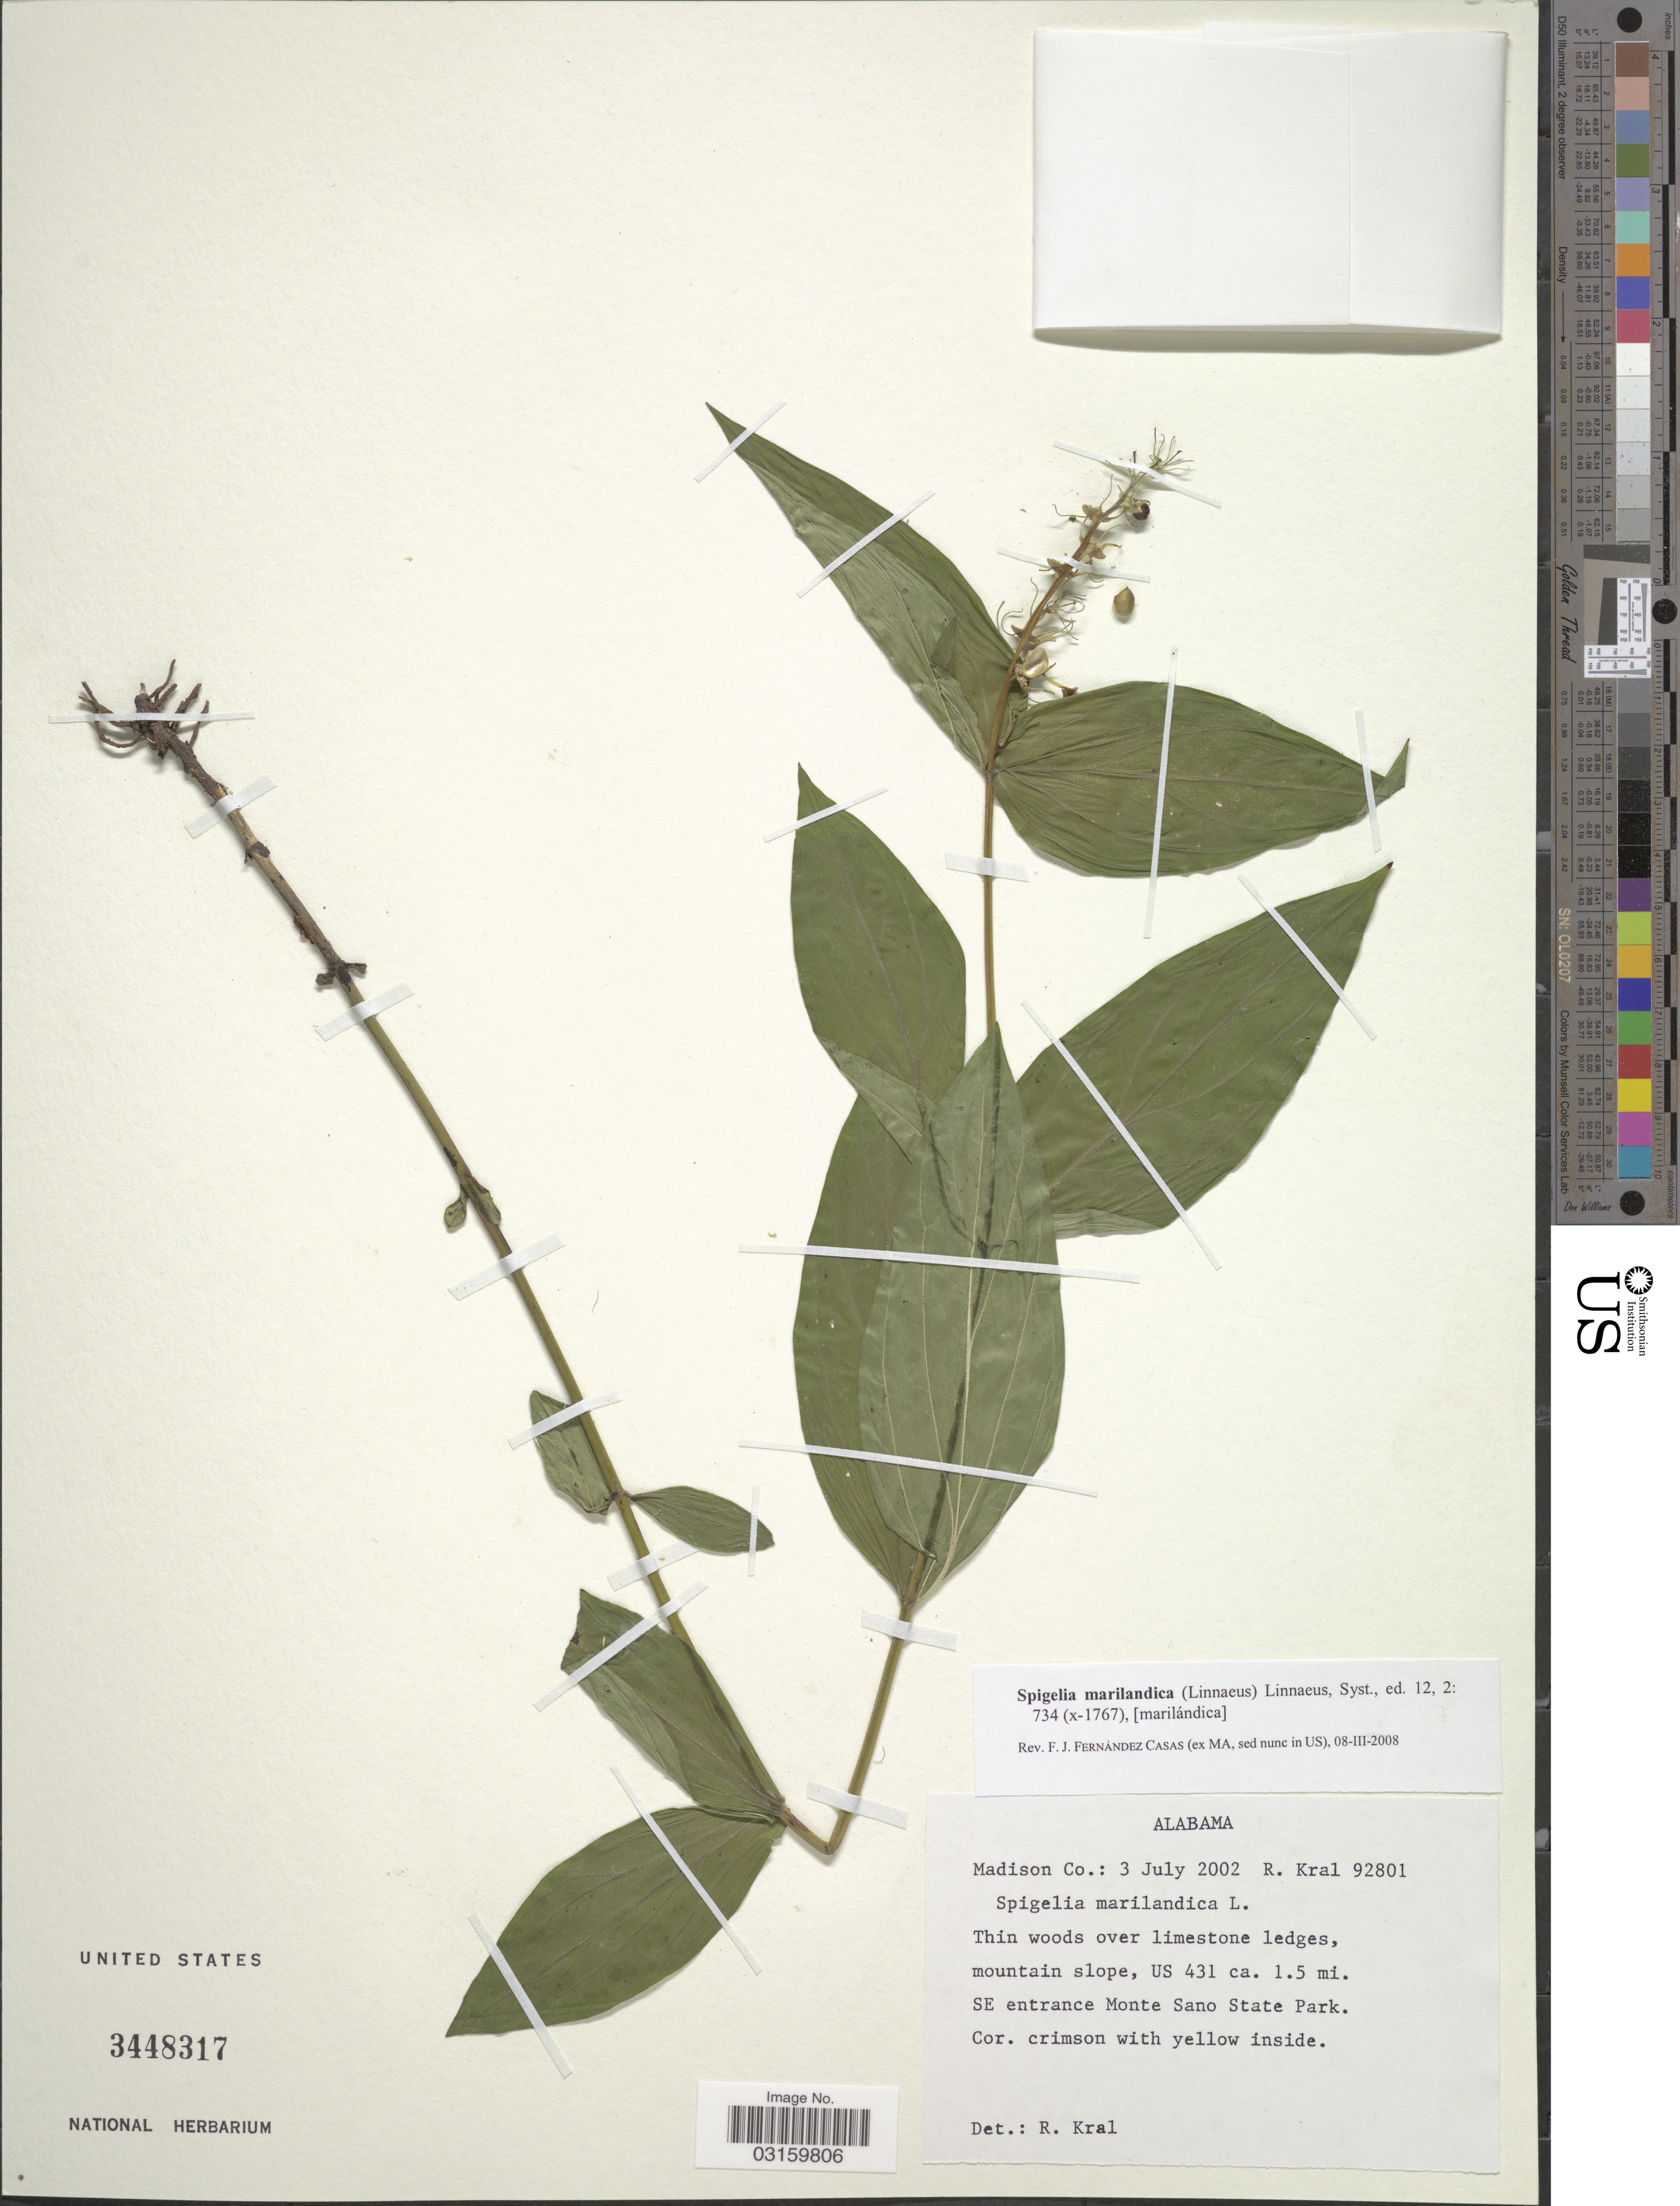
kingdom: Plantae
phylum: Tracheophyta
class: Magnoliopsida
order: Gentianales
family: Loganiaceae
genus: Spigelia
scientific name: Spigelia marilandica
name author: (L.) L.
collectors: R. Kral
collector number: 92801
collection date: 2002-07-03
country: United States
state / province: Alabama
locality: Madison Co., Thin woods over limestone ledges, mountain slope, US 431 ca. 1.5 mi. SE entrance Monte Sano State Park.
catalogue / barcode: US 3448317